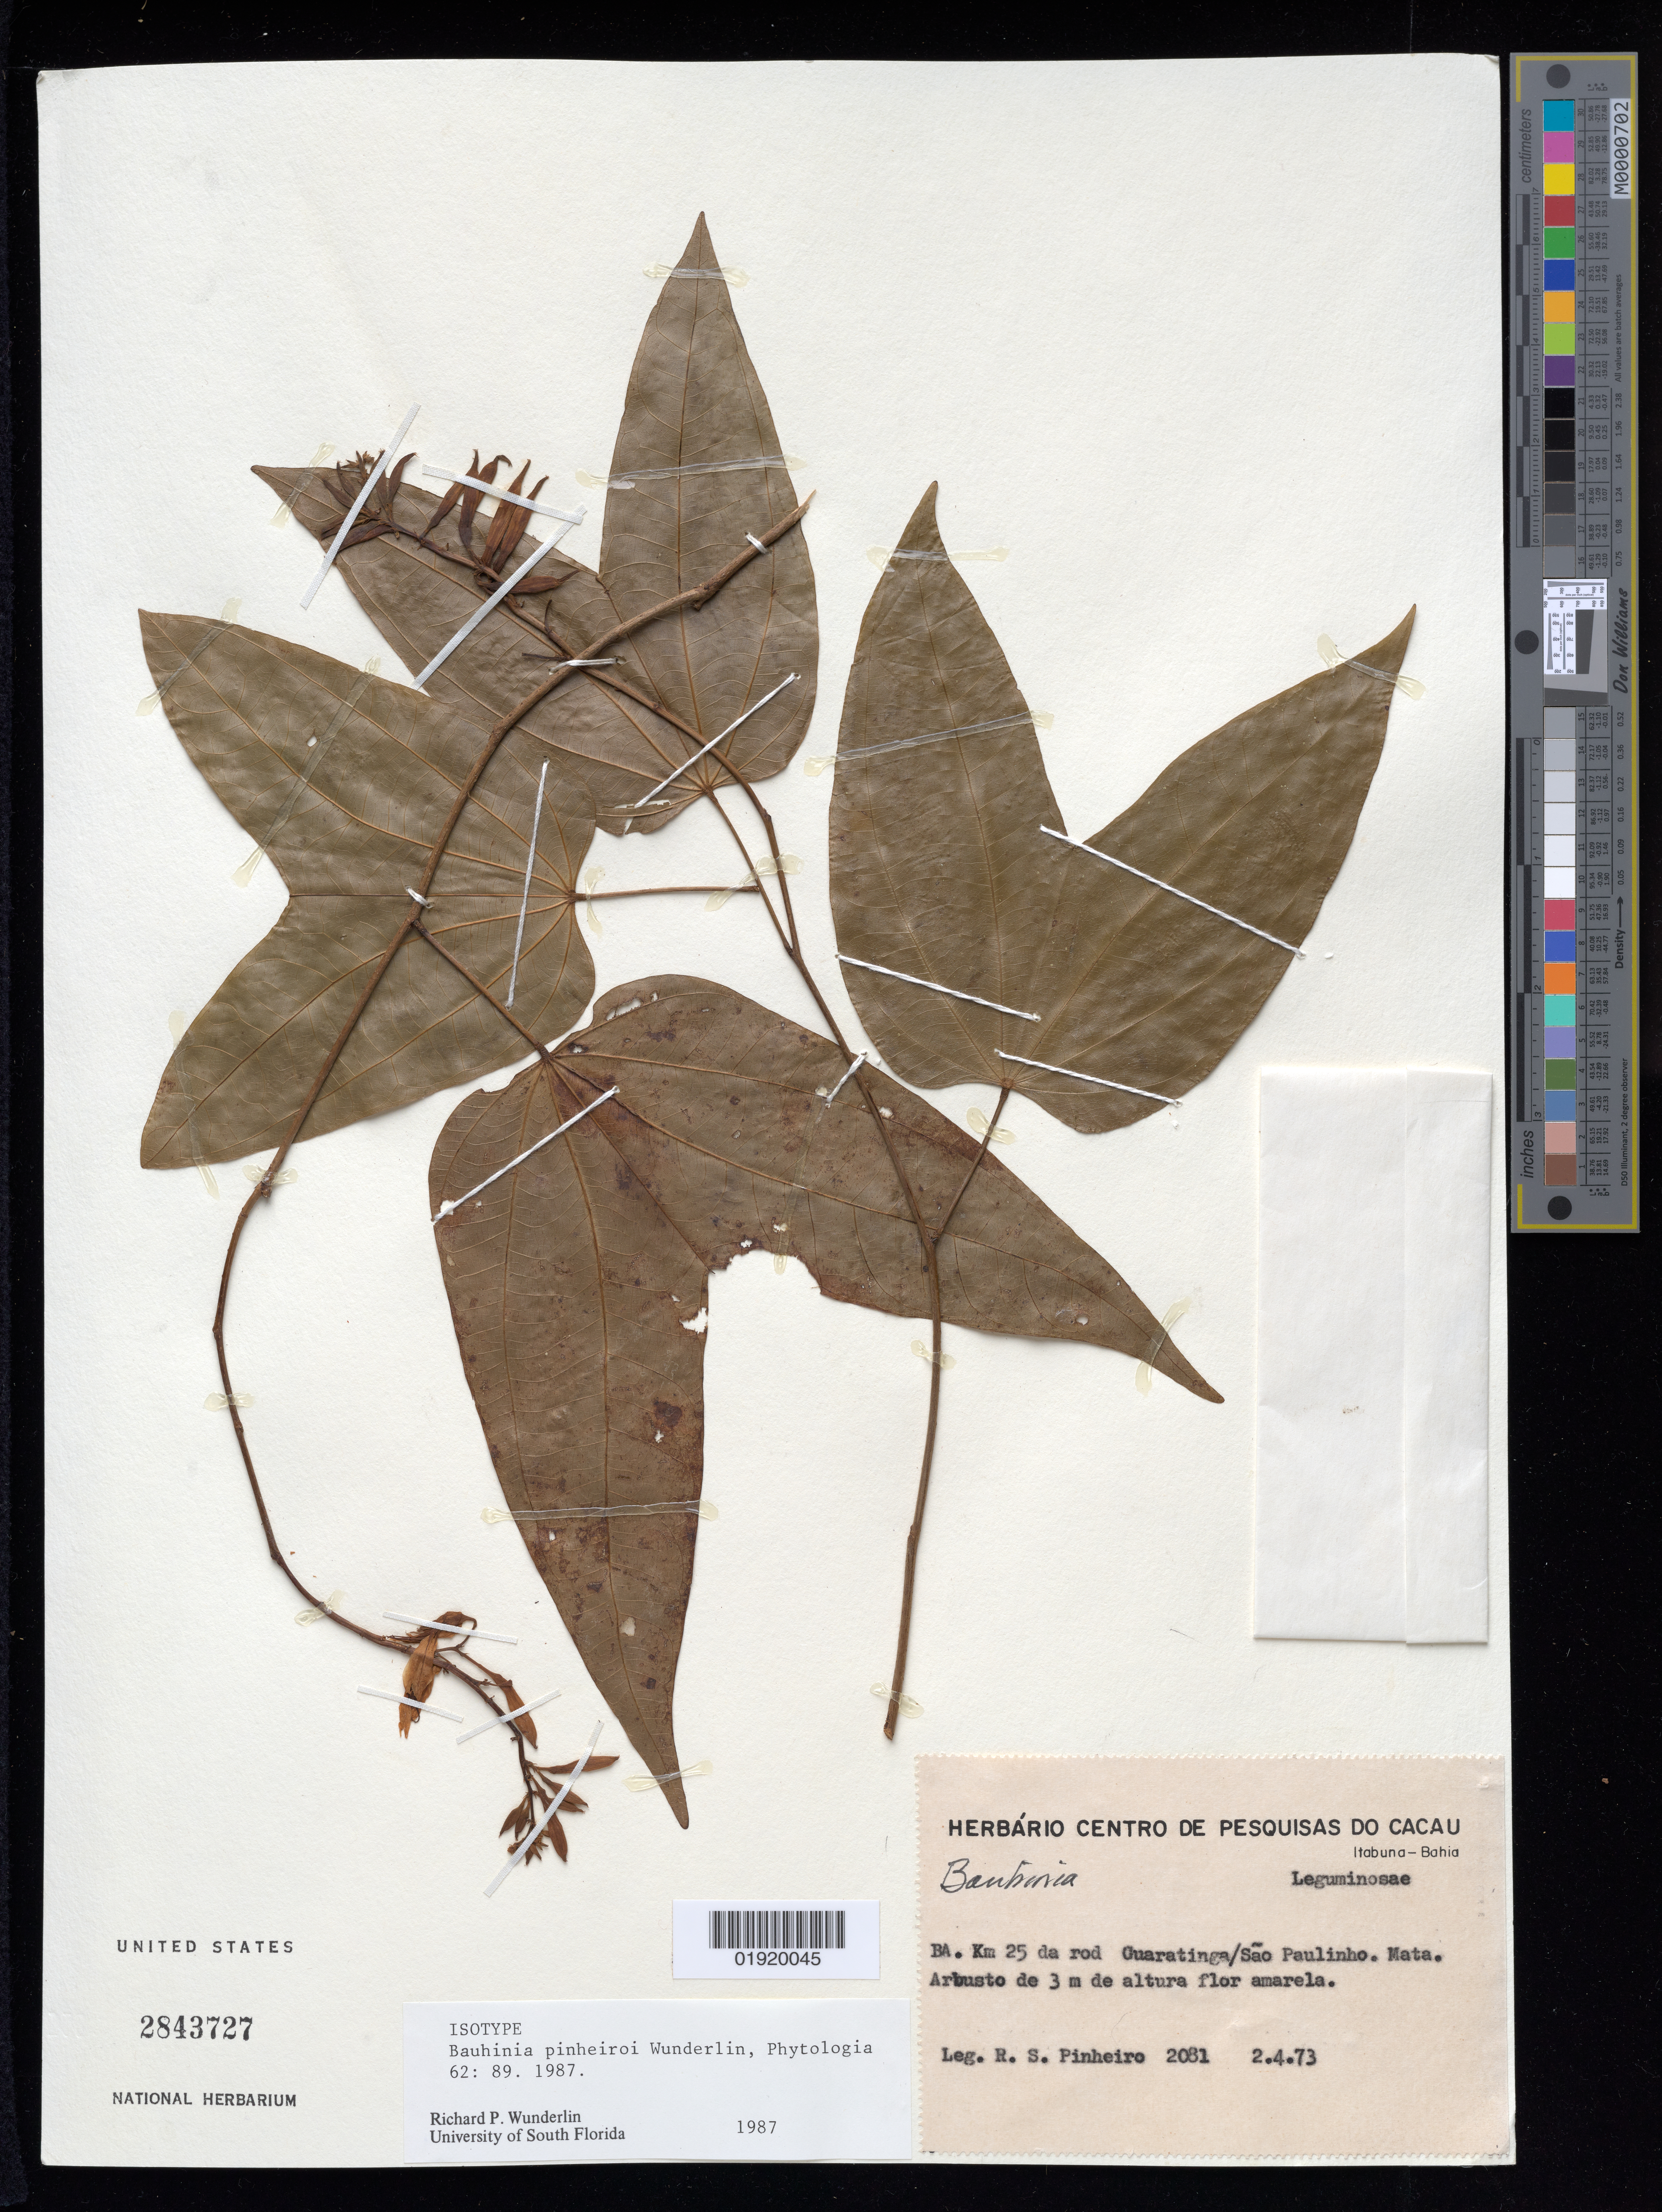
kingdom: Plantae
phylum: Tracheophyta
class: Magnoliopsida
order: Fabales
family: Fabaceae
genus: Bauhinia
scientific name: Bauhinia pinheiroi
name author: Wunderlin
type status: Isotype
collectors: R. S. Pinheiro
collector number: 2081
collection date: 1973-04-02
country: Brazil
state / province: Bahia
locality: BA. Km 25 da rod Guaratinga / Sao Paulinho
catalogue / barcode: US 2843727